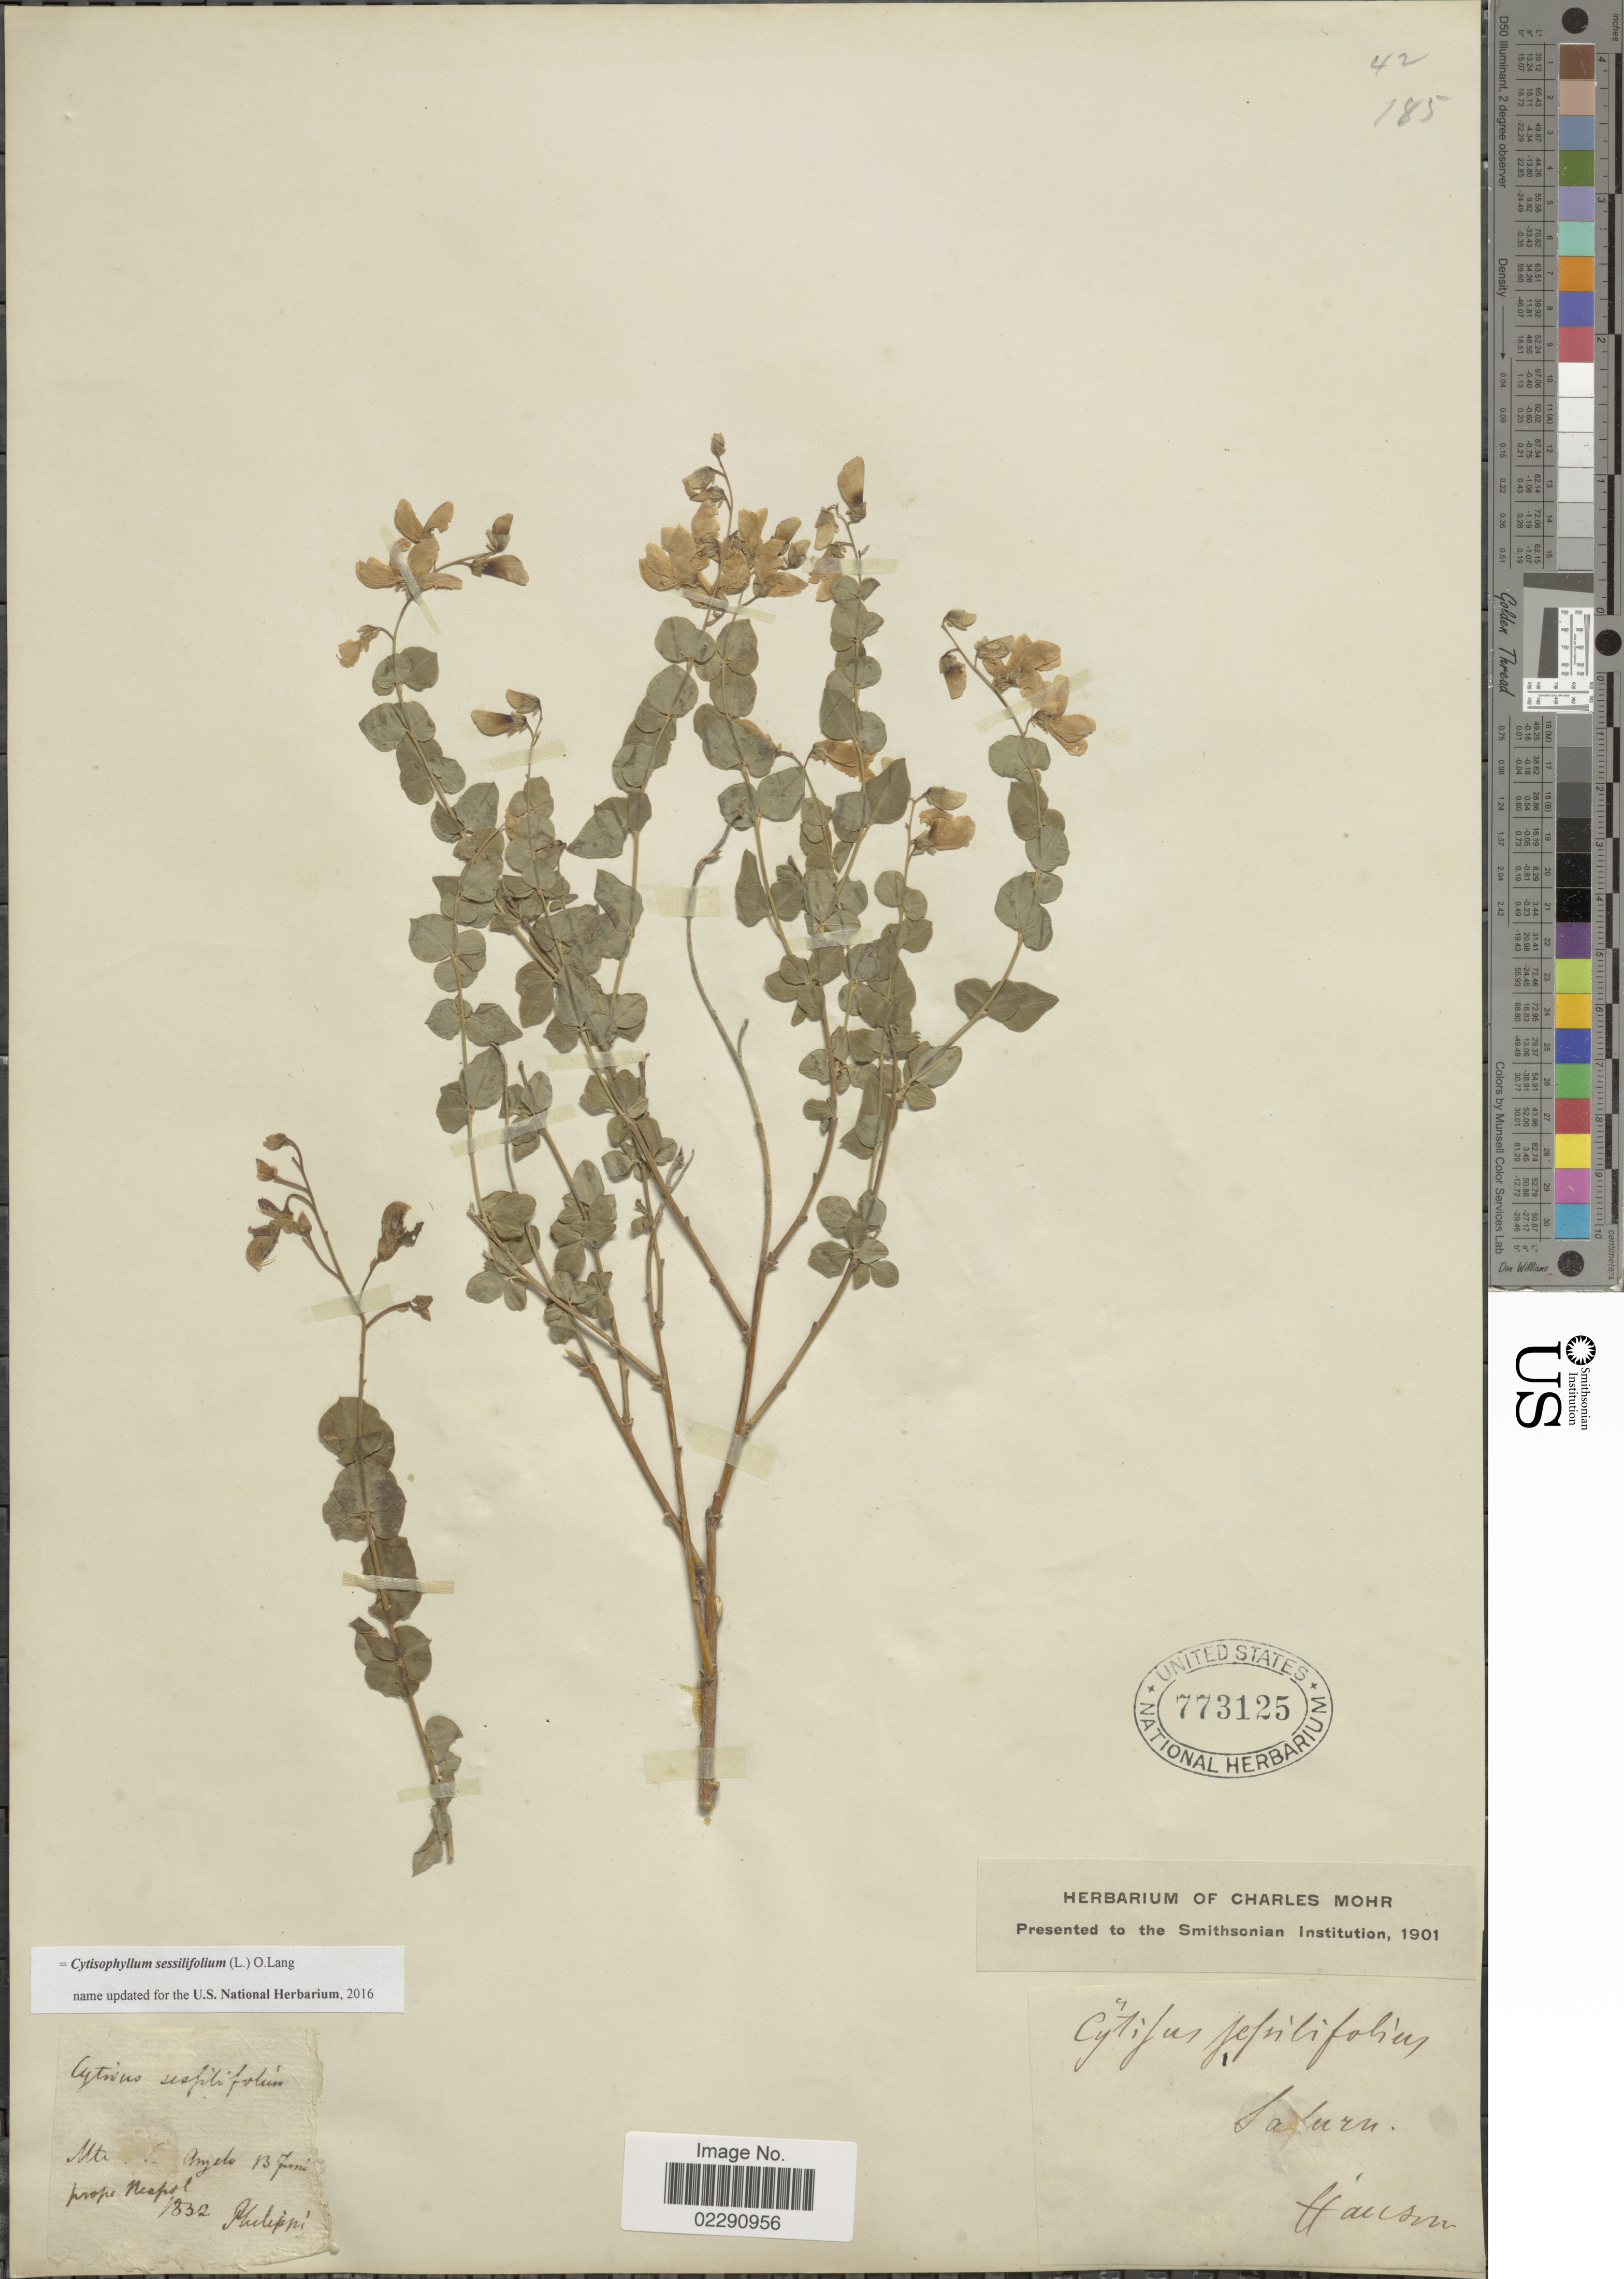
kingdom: Plantae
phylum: Tracheophyta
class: Magnoliopsida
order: Fabales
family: Fabaceae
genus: Cytisophyllum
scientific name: Cytisophyllum sessilifolium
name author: Láng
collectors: -. Philippi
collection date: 1832-06-13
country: Italy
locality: Mt S. Angels [interpreted], prope Neapol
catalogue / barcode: US 773125